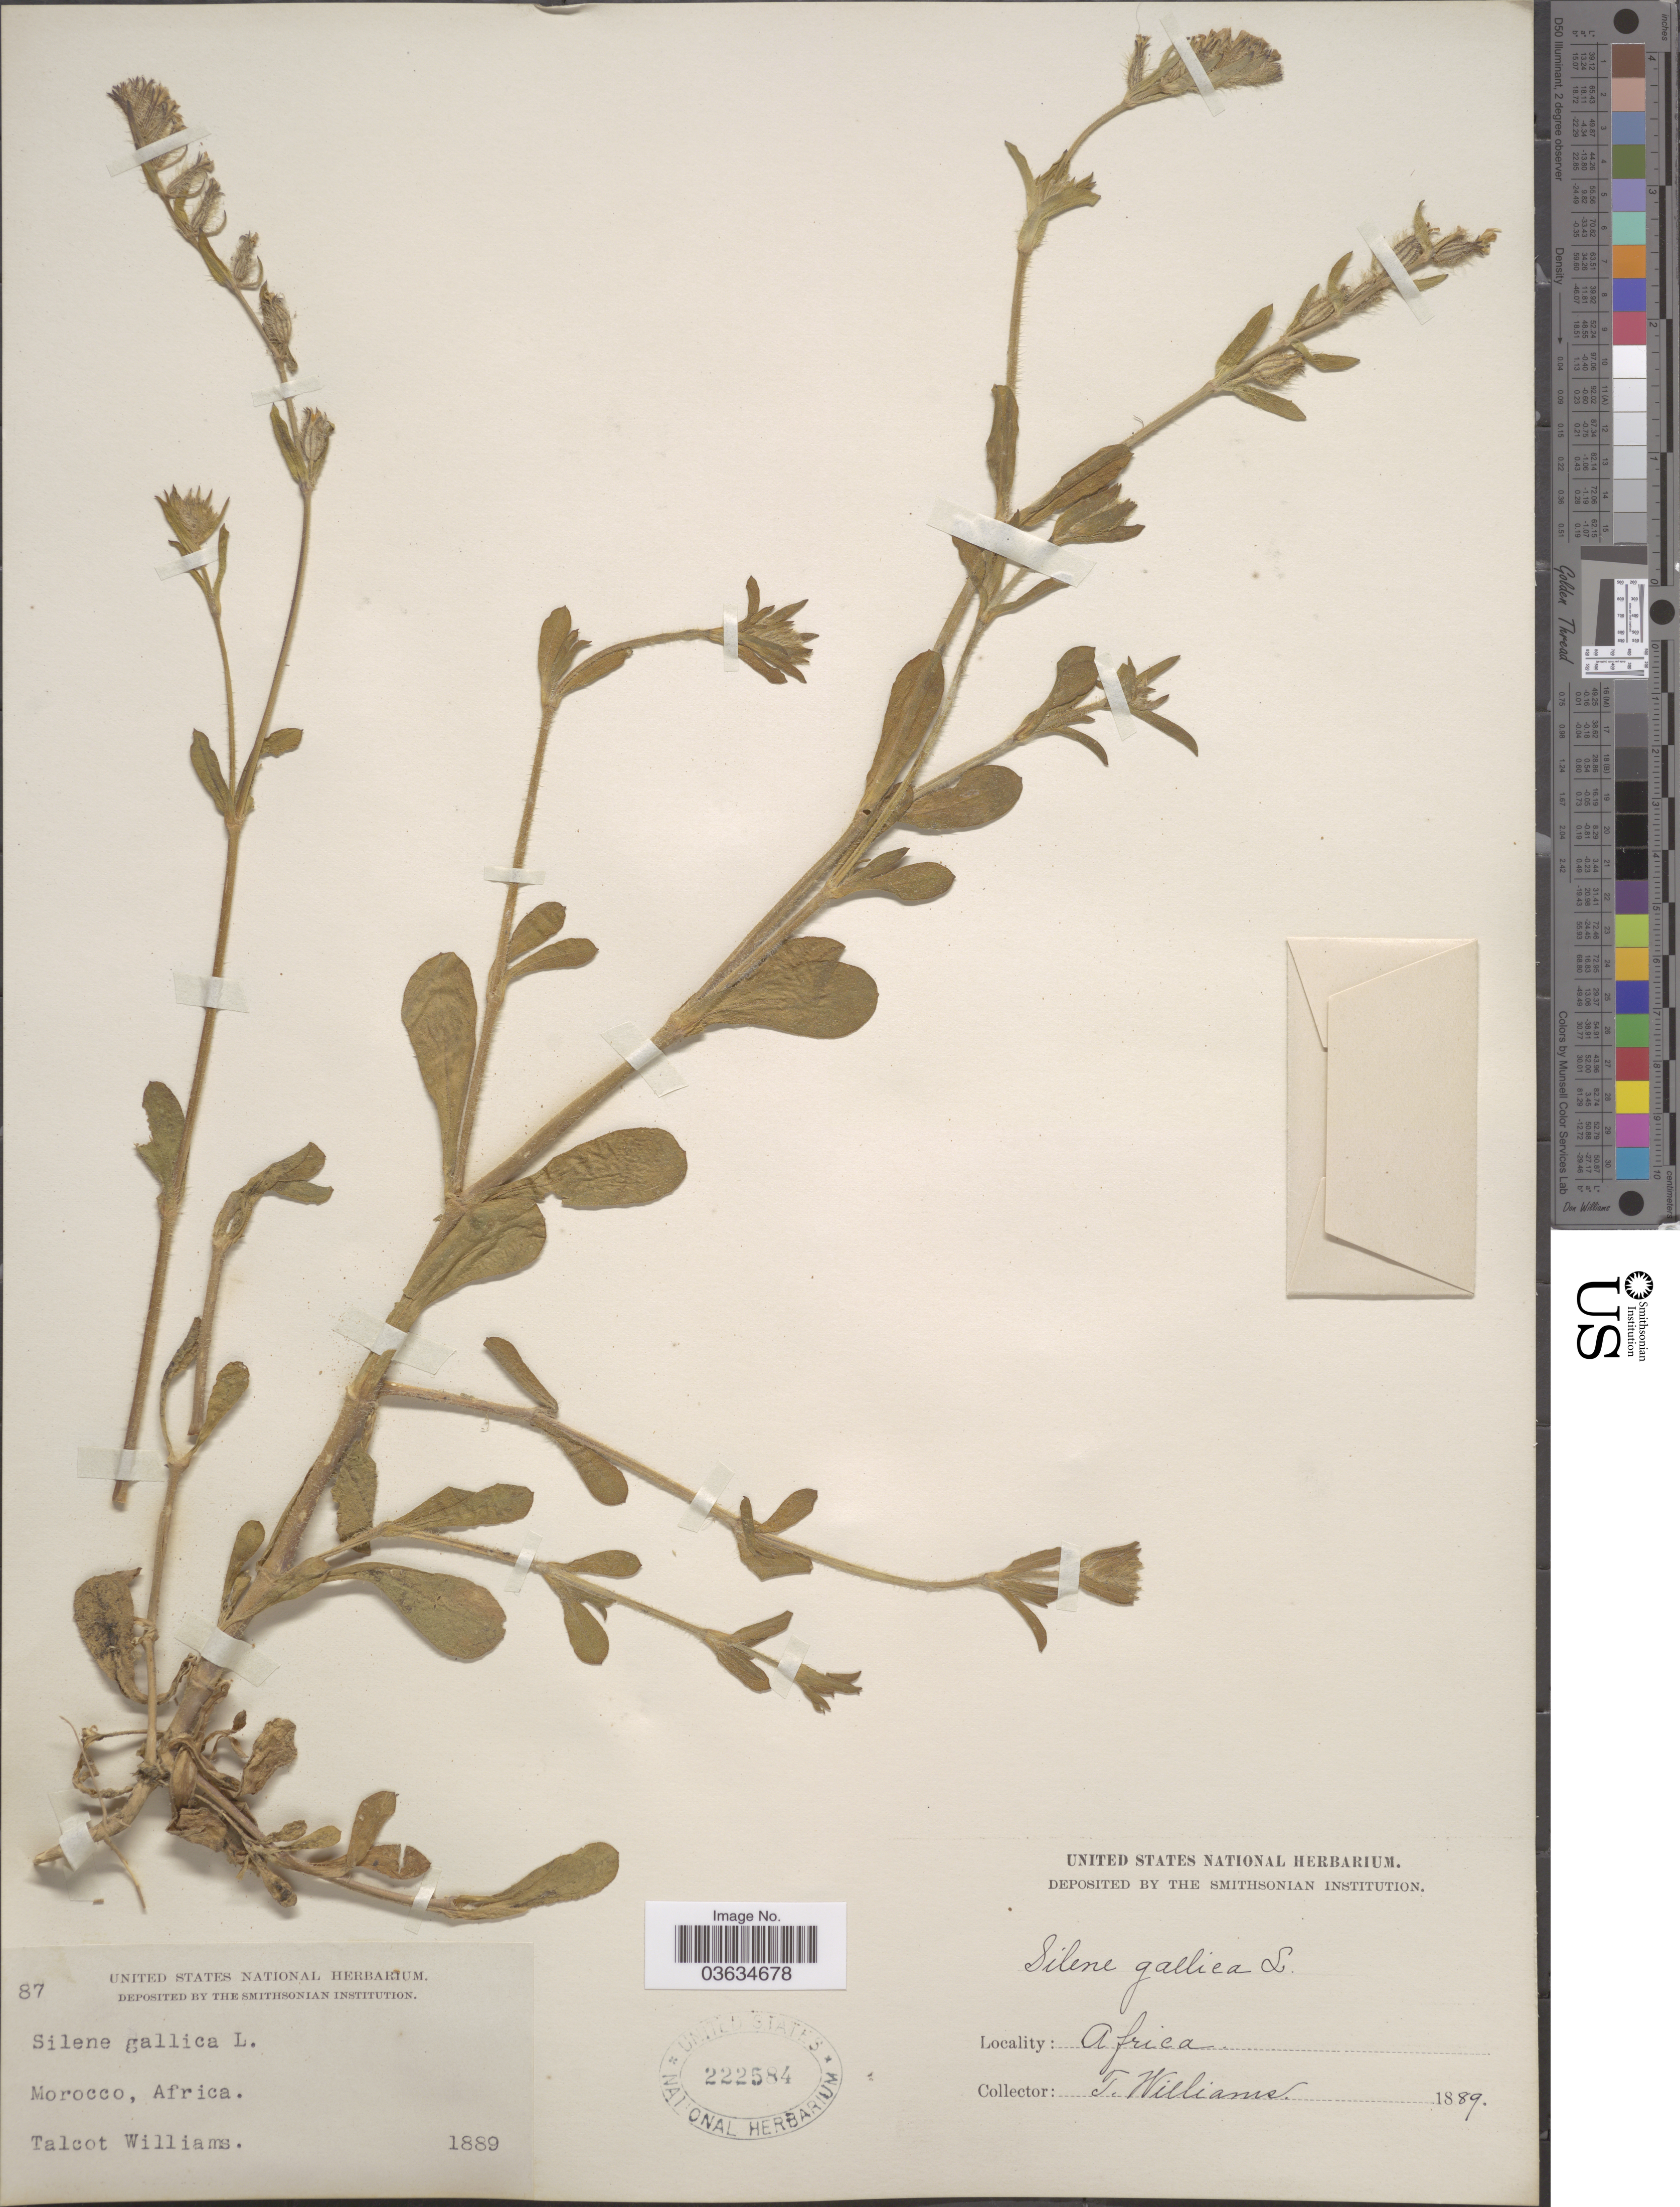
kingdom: Plantae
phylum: Tracheophyta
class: Magnoliopsida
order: Caryophyllales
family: Caryophyllaceae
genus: Silene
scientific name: Silene gallica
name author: L.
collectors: T. Williams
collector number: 87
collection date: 1889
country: Morocco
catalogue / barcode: US 222584